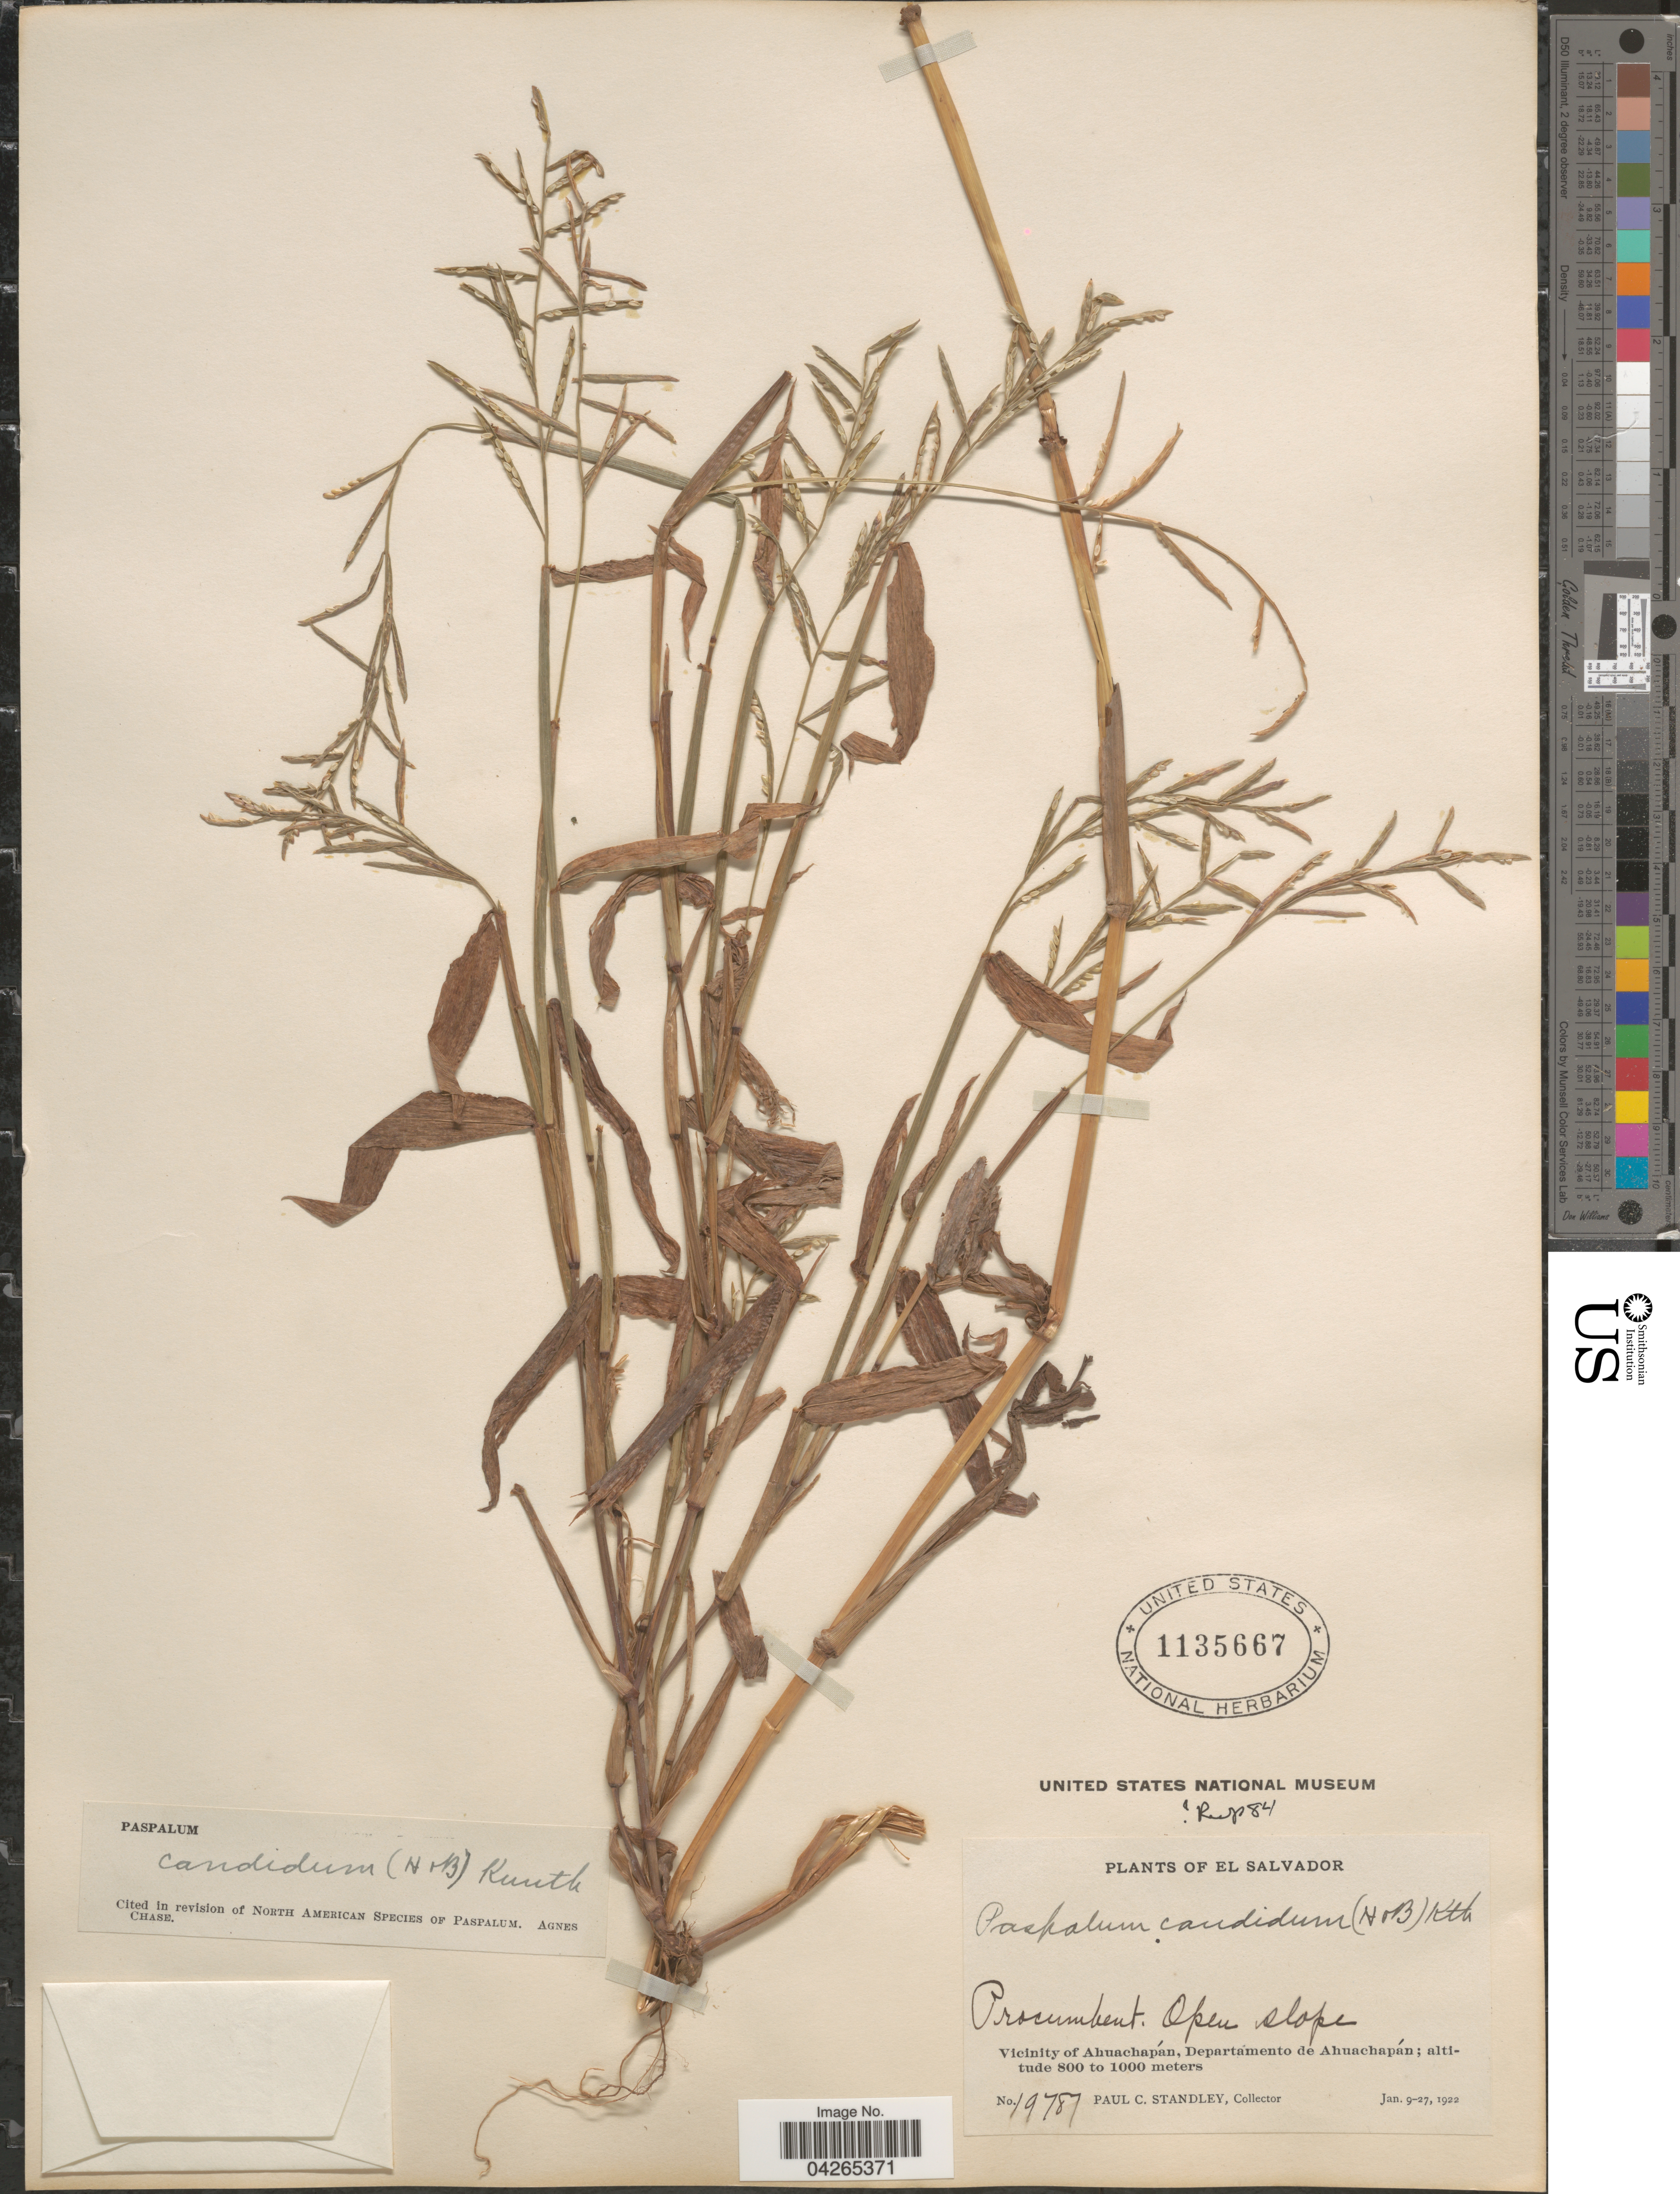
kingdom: Plantae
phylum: Tracheophyta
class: Liliopsida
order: Poales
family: Poaceae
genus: Paspalum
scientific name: Paspalum candidum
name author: (Humb. & Bonpl. ex Fleugge) Kunth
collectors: P. C. Standley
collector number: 19787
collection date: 1922-01-09/1922-01-27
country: El Salvador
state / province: Ahuachapan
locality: Vicinity of Ahuachapán, Departamento de Ahuachapán.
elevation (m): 800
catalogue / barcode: US 1135667